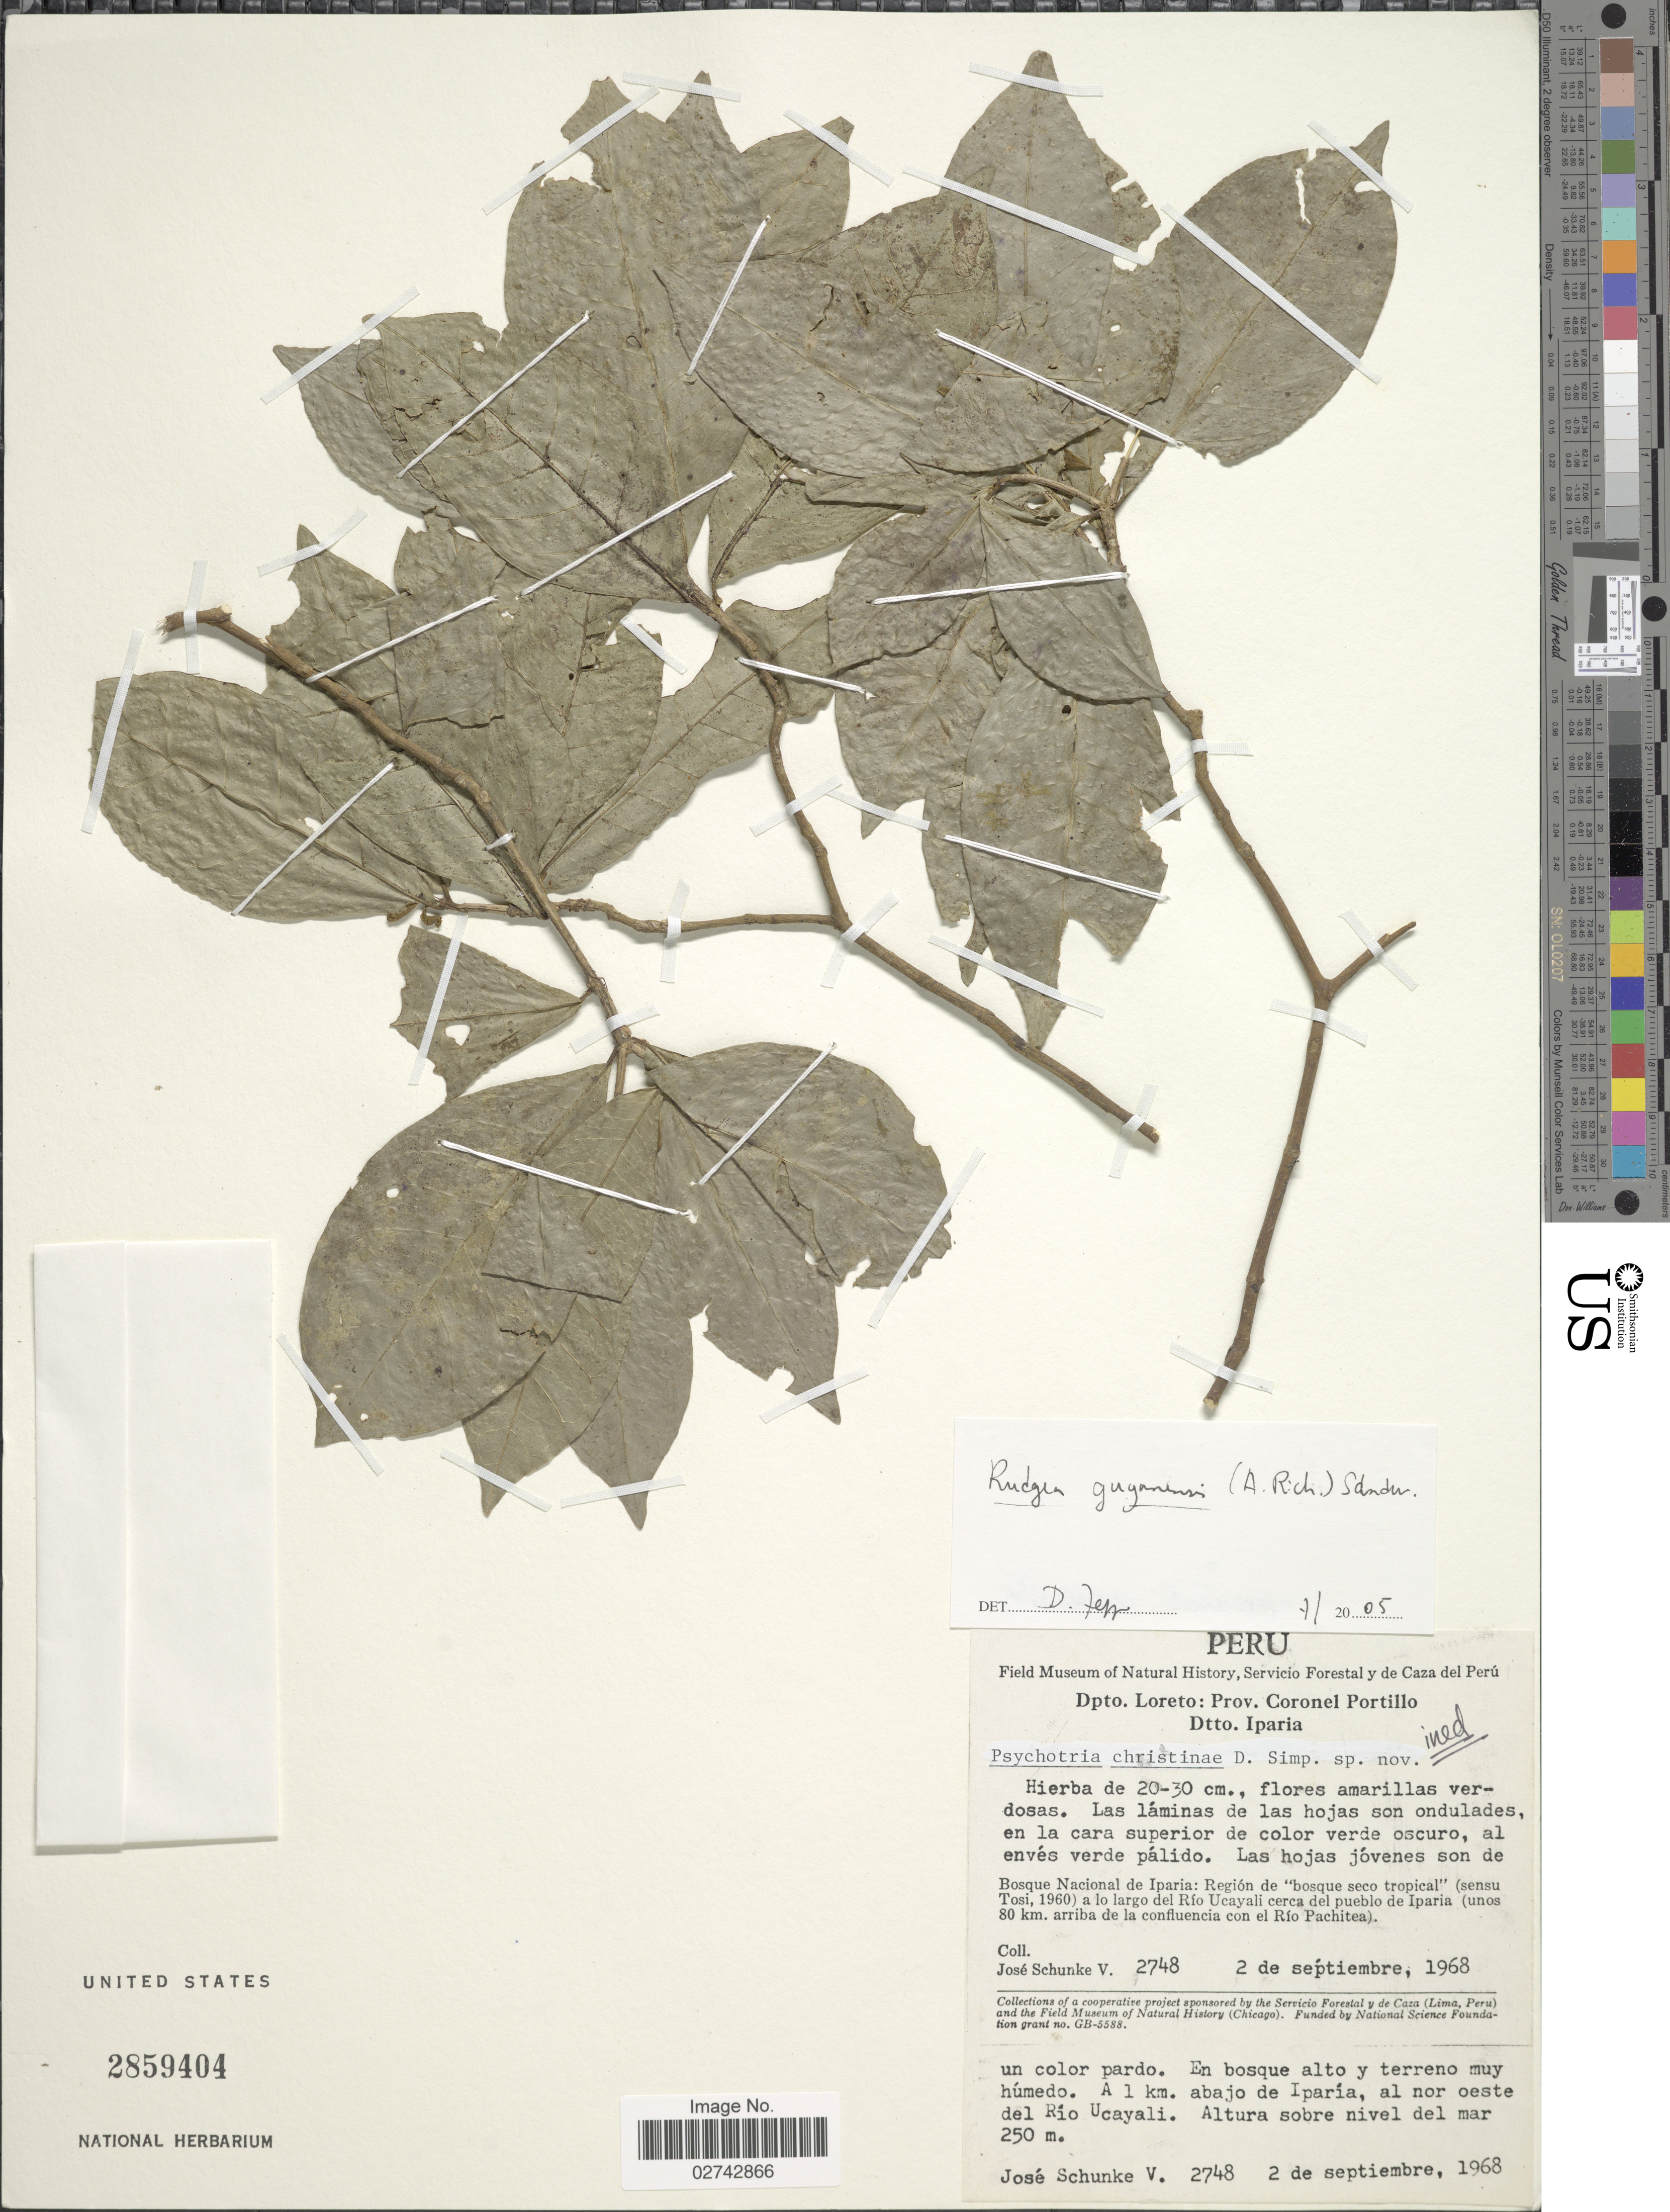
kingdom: Plantae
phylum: Tracheophyta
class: Magnoliopsida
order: Gentianales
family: Rubiaceae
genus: Rudgea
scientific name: Rudgea guyanensis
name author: (A. Rich.) Sandwith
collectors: J. Schunke Vigo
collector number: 2748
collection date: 1968-09-02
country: Peru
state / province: Loreto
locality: Prov. Coronel Portillo. Dtto. Iparia. Bosque Nacional de Iparia: Region de "bosque seco tropical" a lo largo del Rio Ucayali cerca del pueblo de Iparia (unos 80 km. arriba de la confluencia co el Rio Pachitea). A 1 km abajo de Iparia, al nor oeste del Rio Ucayali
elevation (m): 250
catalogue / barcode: US 2859404